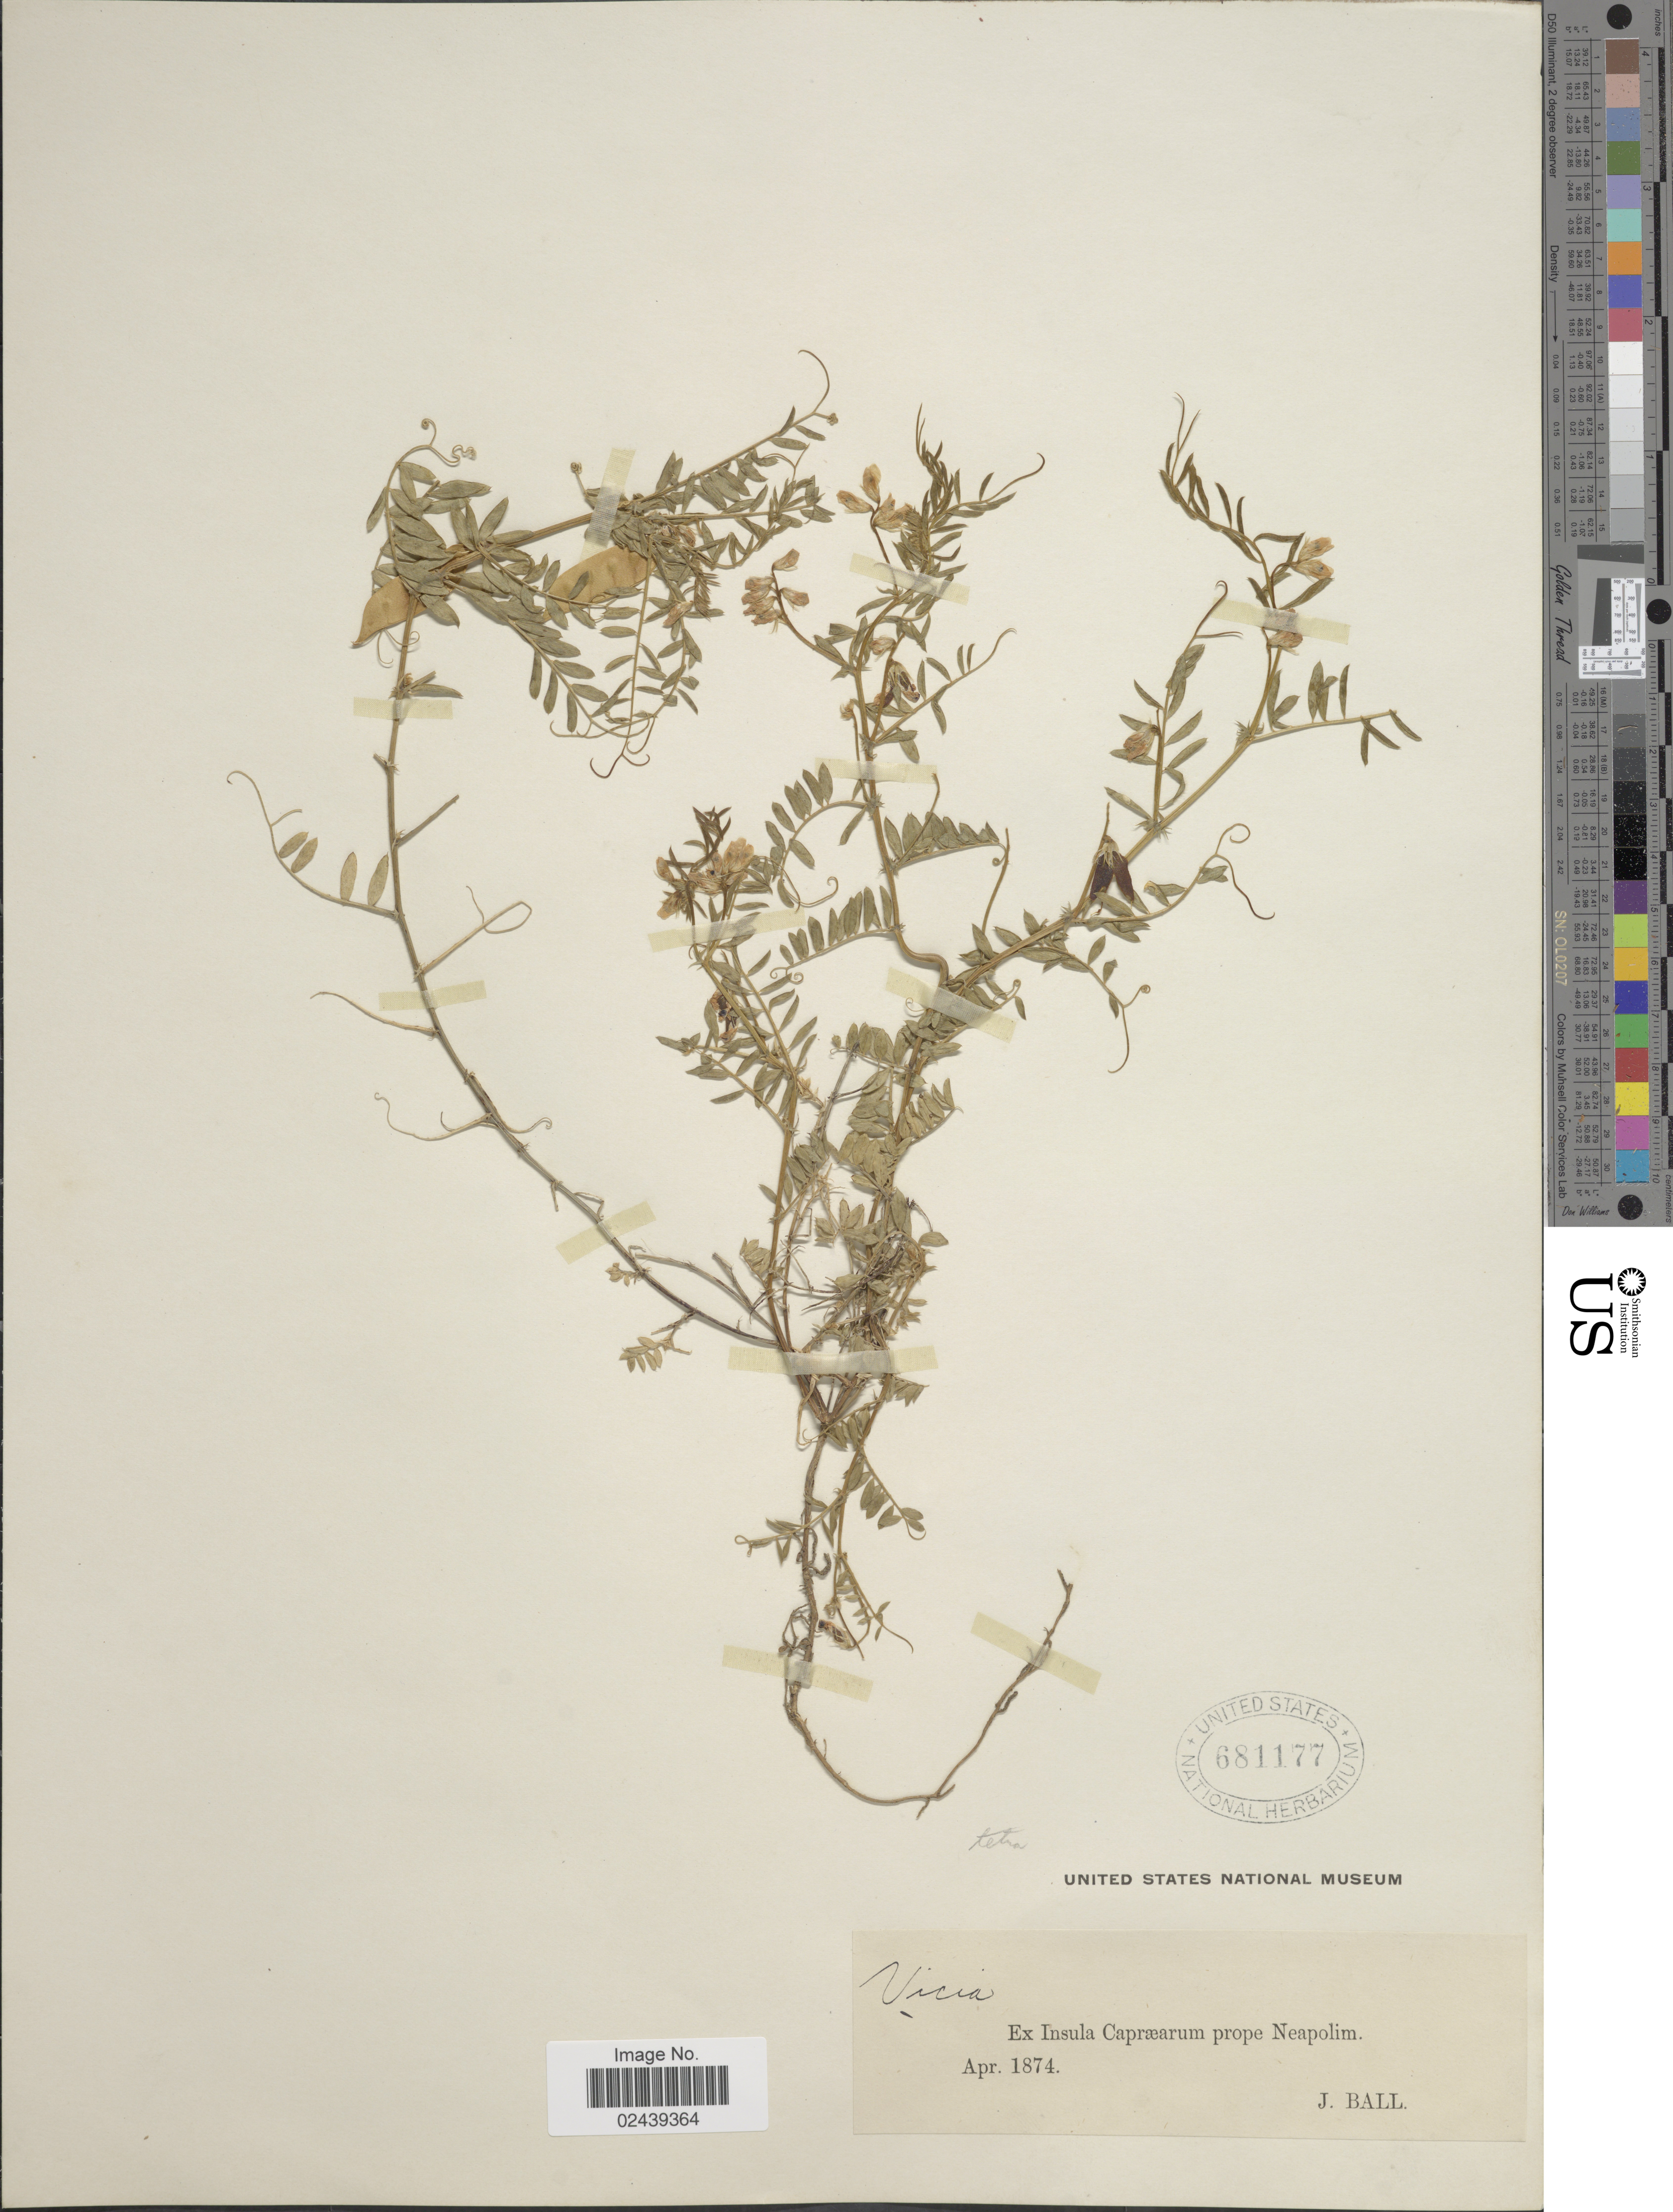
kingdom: Plantae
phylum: Tracheophyta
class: Magnoliopsida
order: Fabales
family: Fabaceae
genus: Vicia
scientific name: Vicia tetrasperma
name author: (L.) Schreb.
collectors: J. Ball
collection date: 1874-04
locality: Ex Insula Capraearum prope Neapolim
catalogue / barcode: US 681177